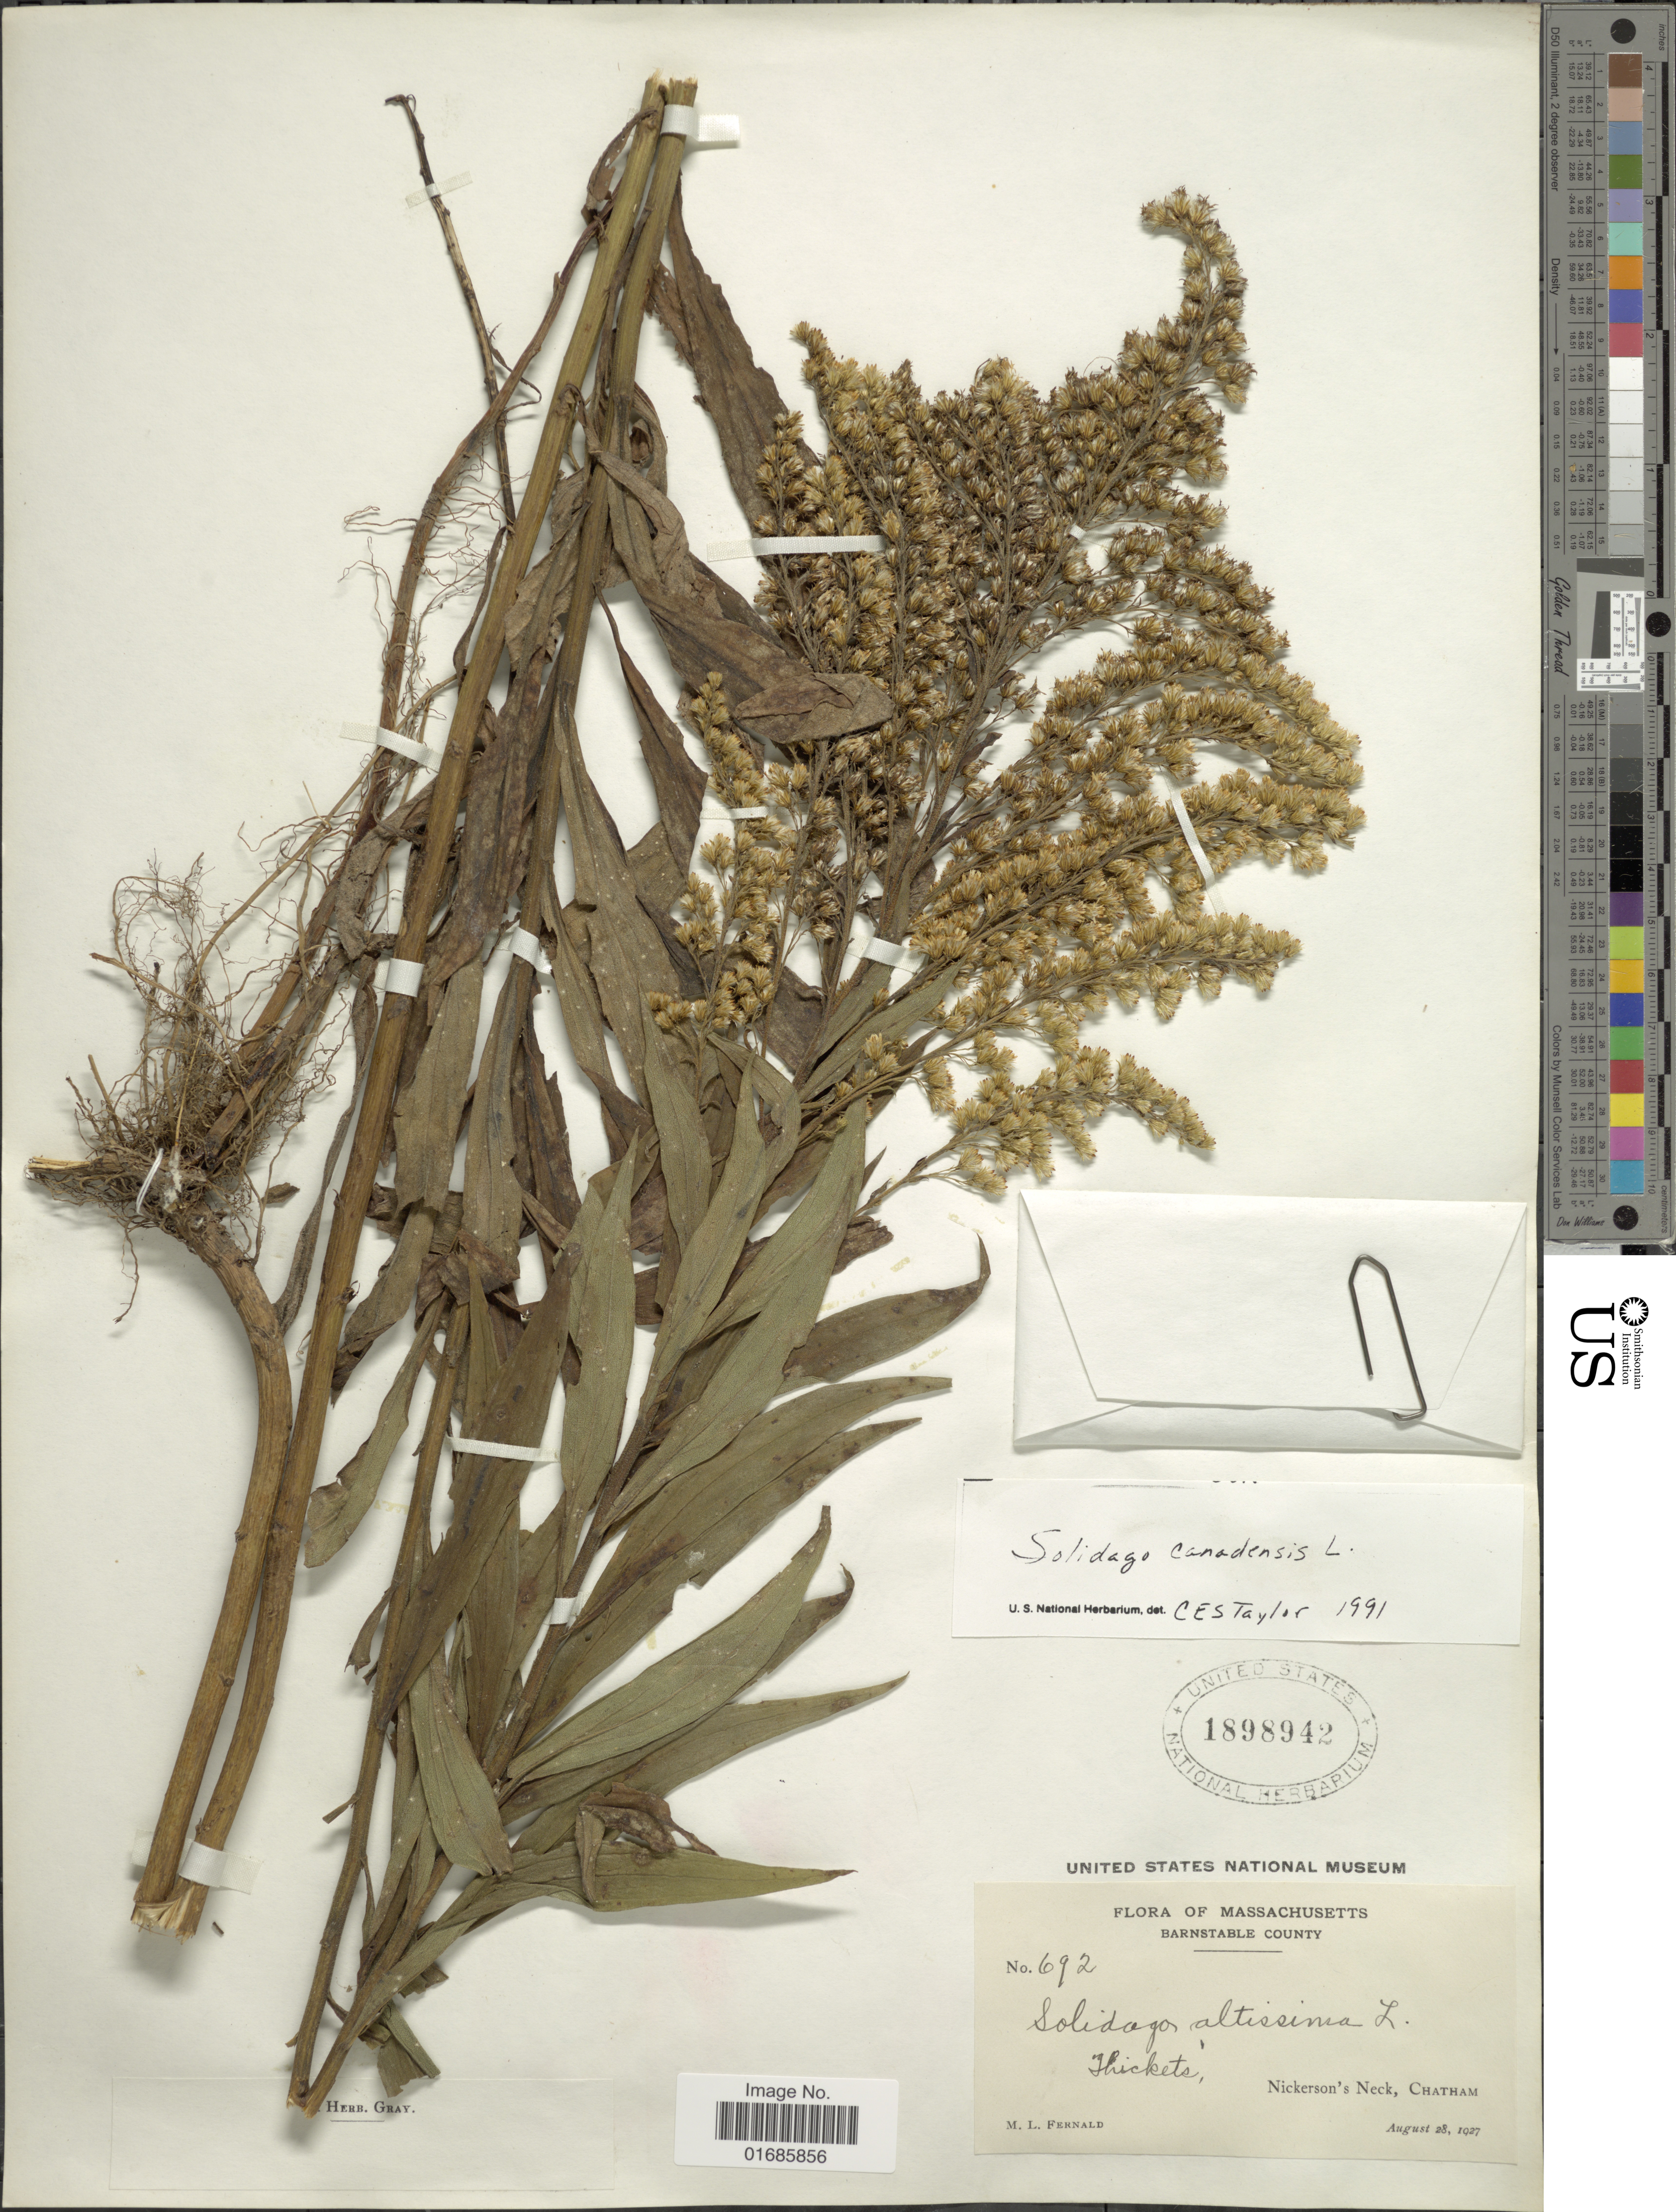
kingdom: Plantae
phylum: Tracheophyta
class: Magnoliopsida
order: Asterales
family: Asteraceae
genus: Solidago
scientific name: Solidago canadensis var. scabra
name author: (Muhl. ex Willd.) Torr. & A. Gray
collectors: M. L. Fernald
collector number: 692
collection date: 1927-08-28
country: United States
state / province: Massachusetts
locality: Barnstable County, Nickerson's Neck, Chatham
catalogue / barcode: US 1898942